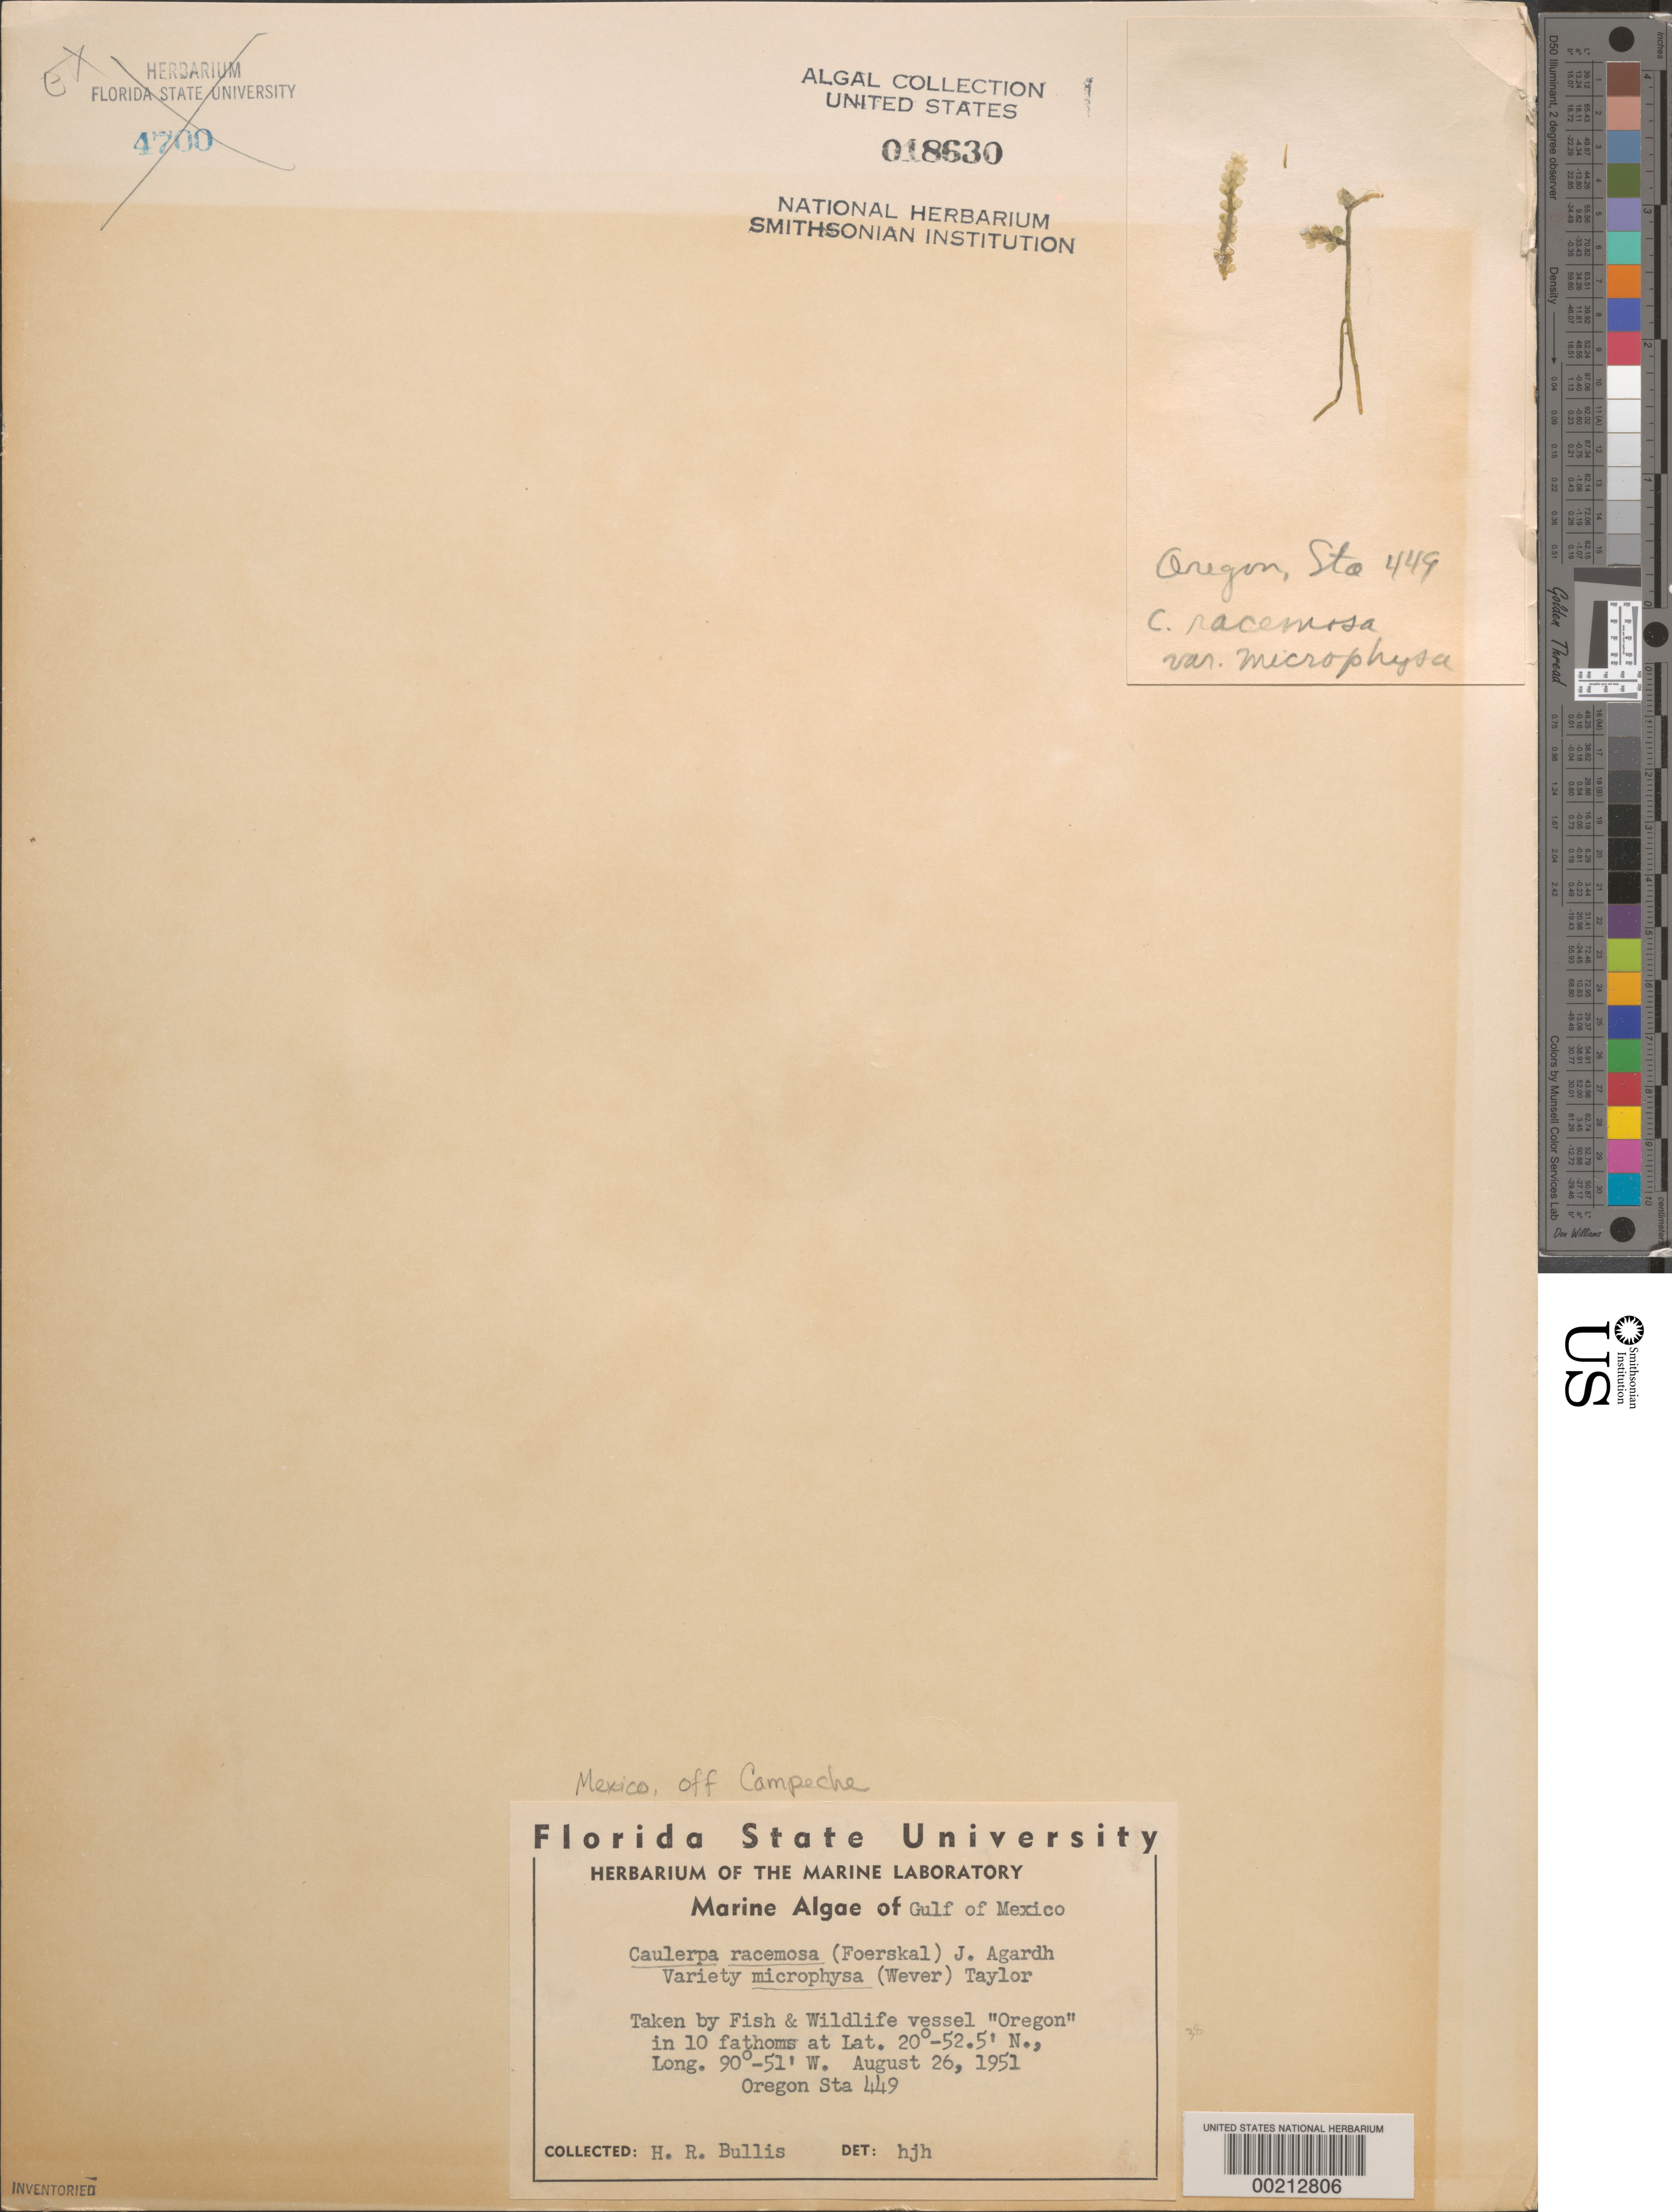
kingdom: Plantae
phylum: Chlorophyta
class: Ulvophyceae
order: Bryopsidales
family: Caulerpaceae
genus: Caulerpa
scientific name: Caulerpa racemosa var. microphysa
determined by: Humm, Harold J.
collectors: H. Bullis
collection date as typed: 26 Aug 1951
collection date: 1951-08-26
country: Mexico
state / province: Campeche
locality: Bay of Campeche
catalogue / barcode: US 18630